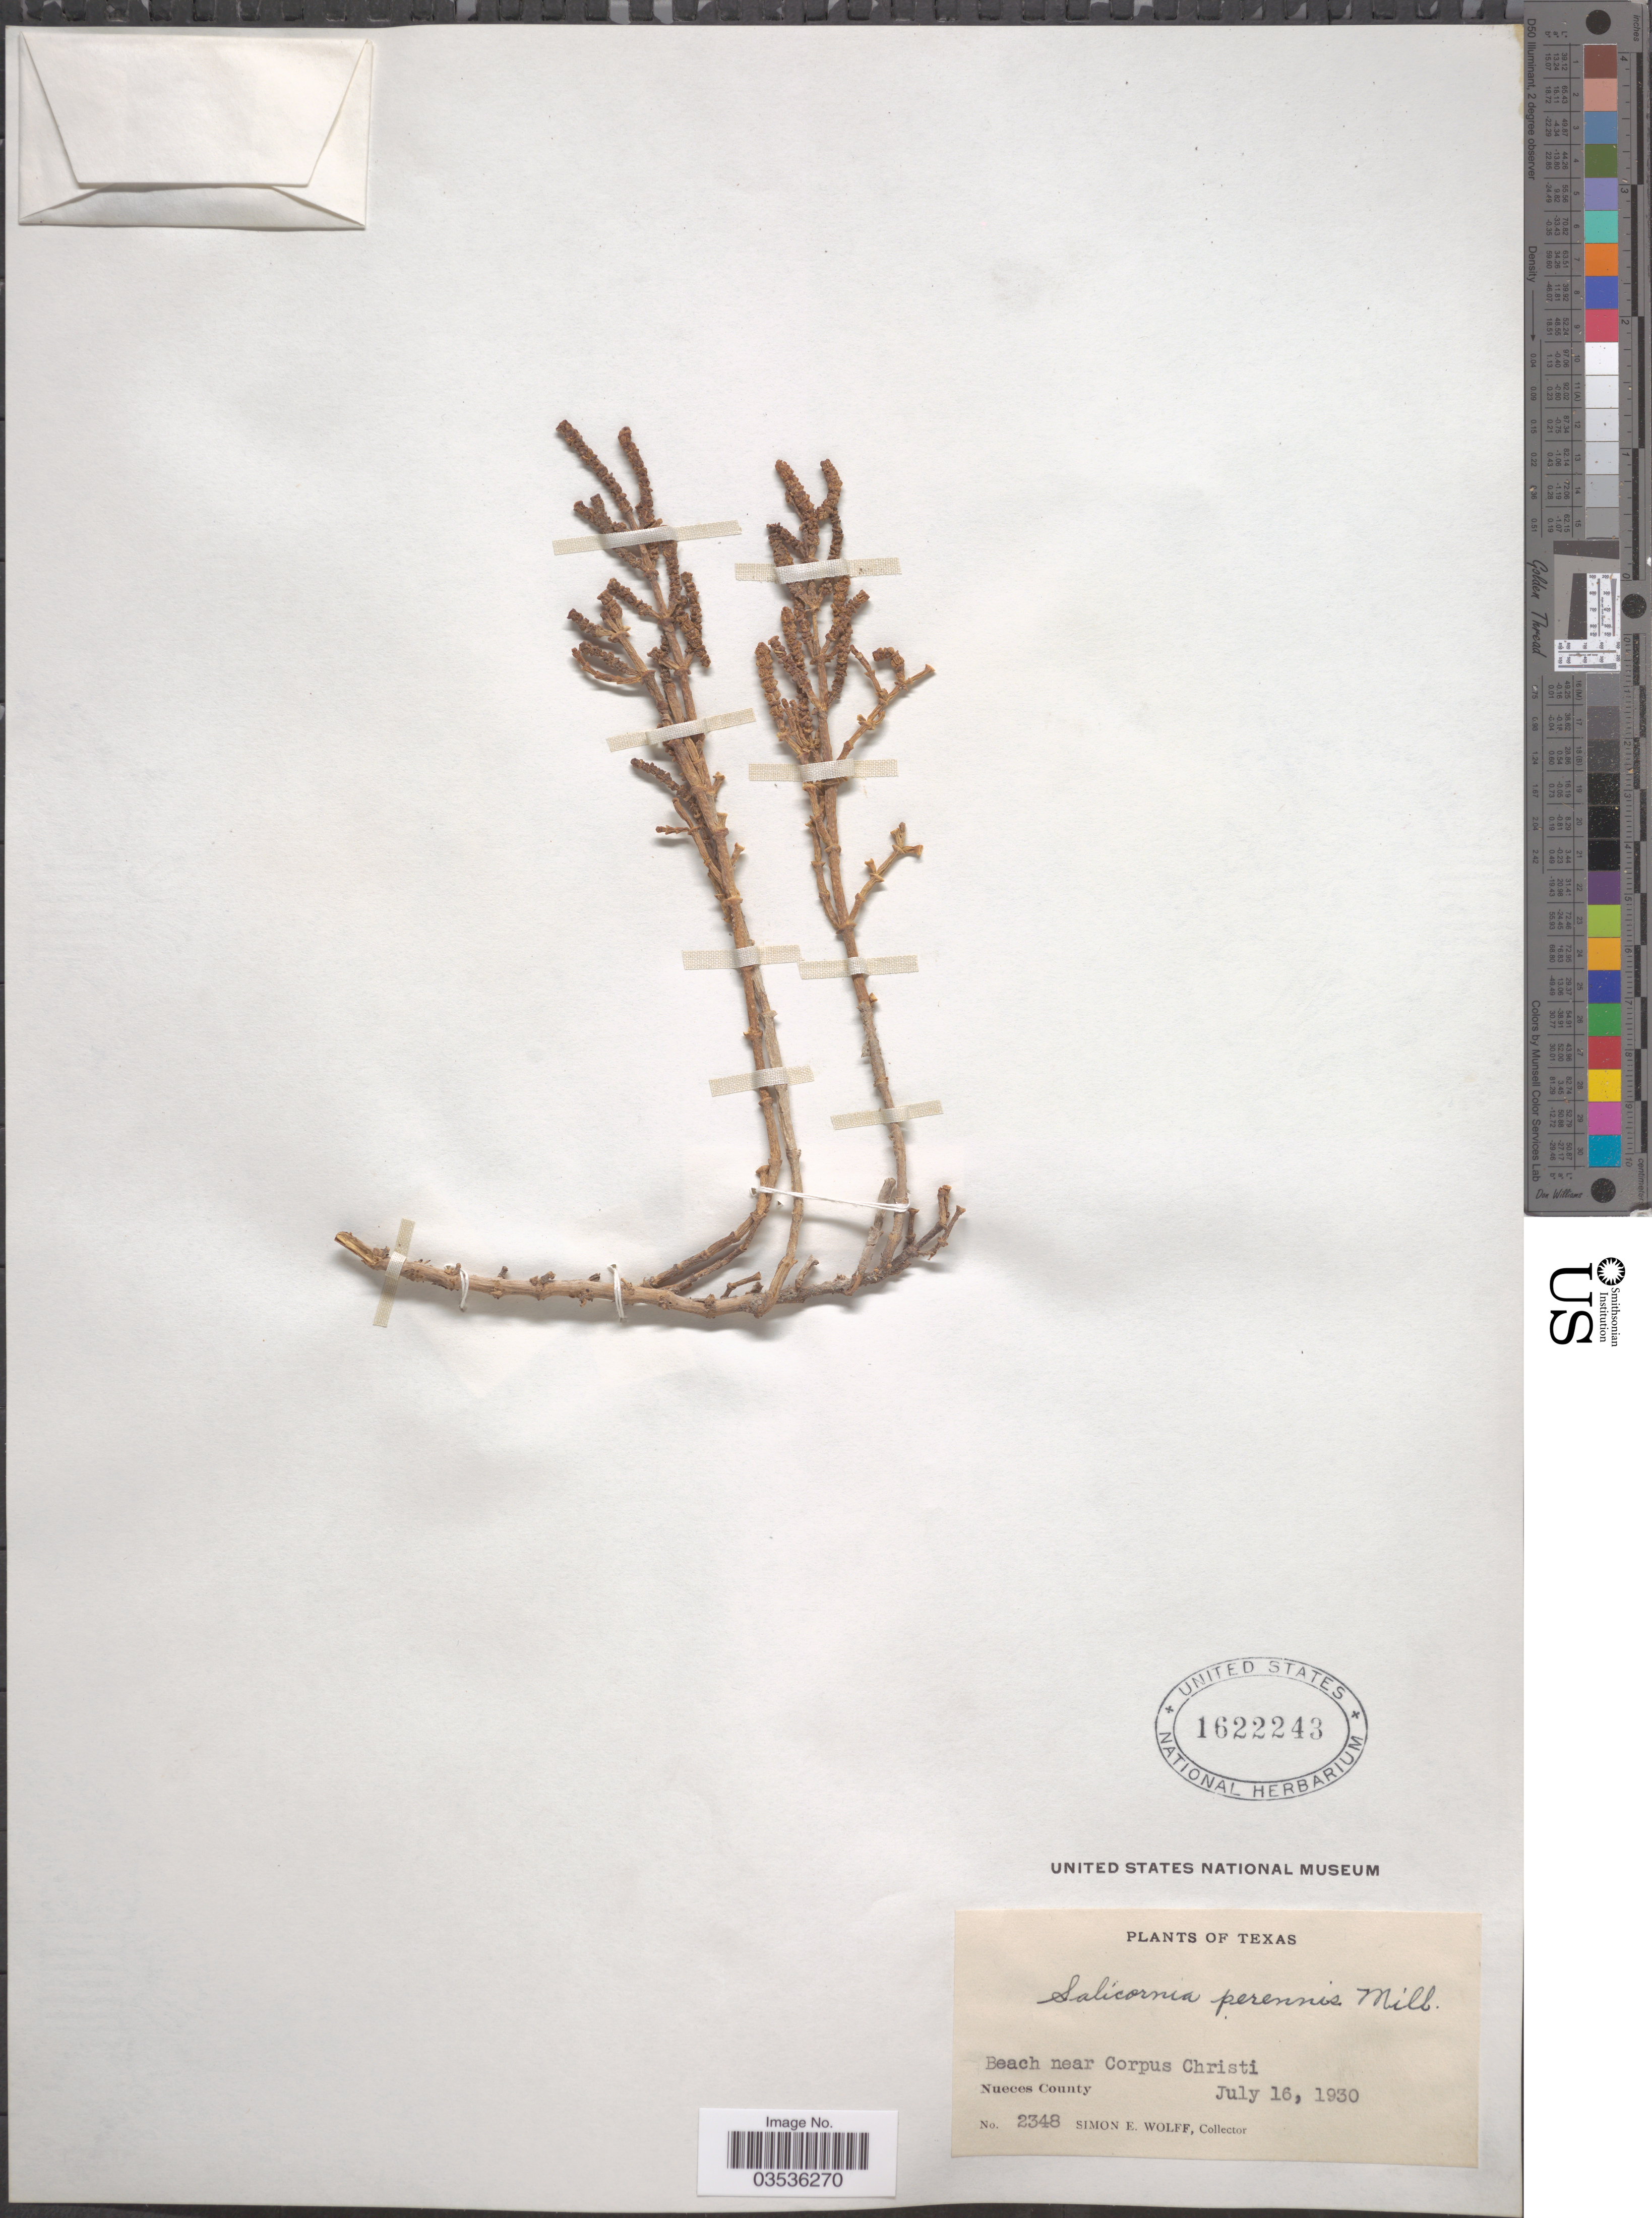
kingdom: Plantae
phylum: Tracheophyta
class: Magnoliopsida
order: Caryophyllales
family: Amaranthaceae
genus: Salicornia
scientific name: Salicornia perennis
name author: Mill.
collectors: S. E. Wolff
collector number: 2348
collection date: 1930-07-16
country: United States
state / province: Texas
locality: Beach near Corpus Christi. Nueces County.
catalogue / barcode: US 1622243